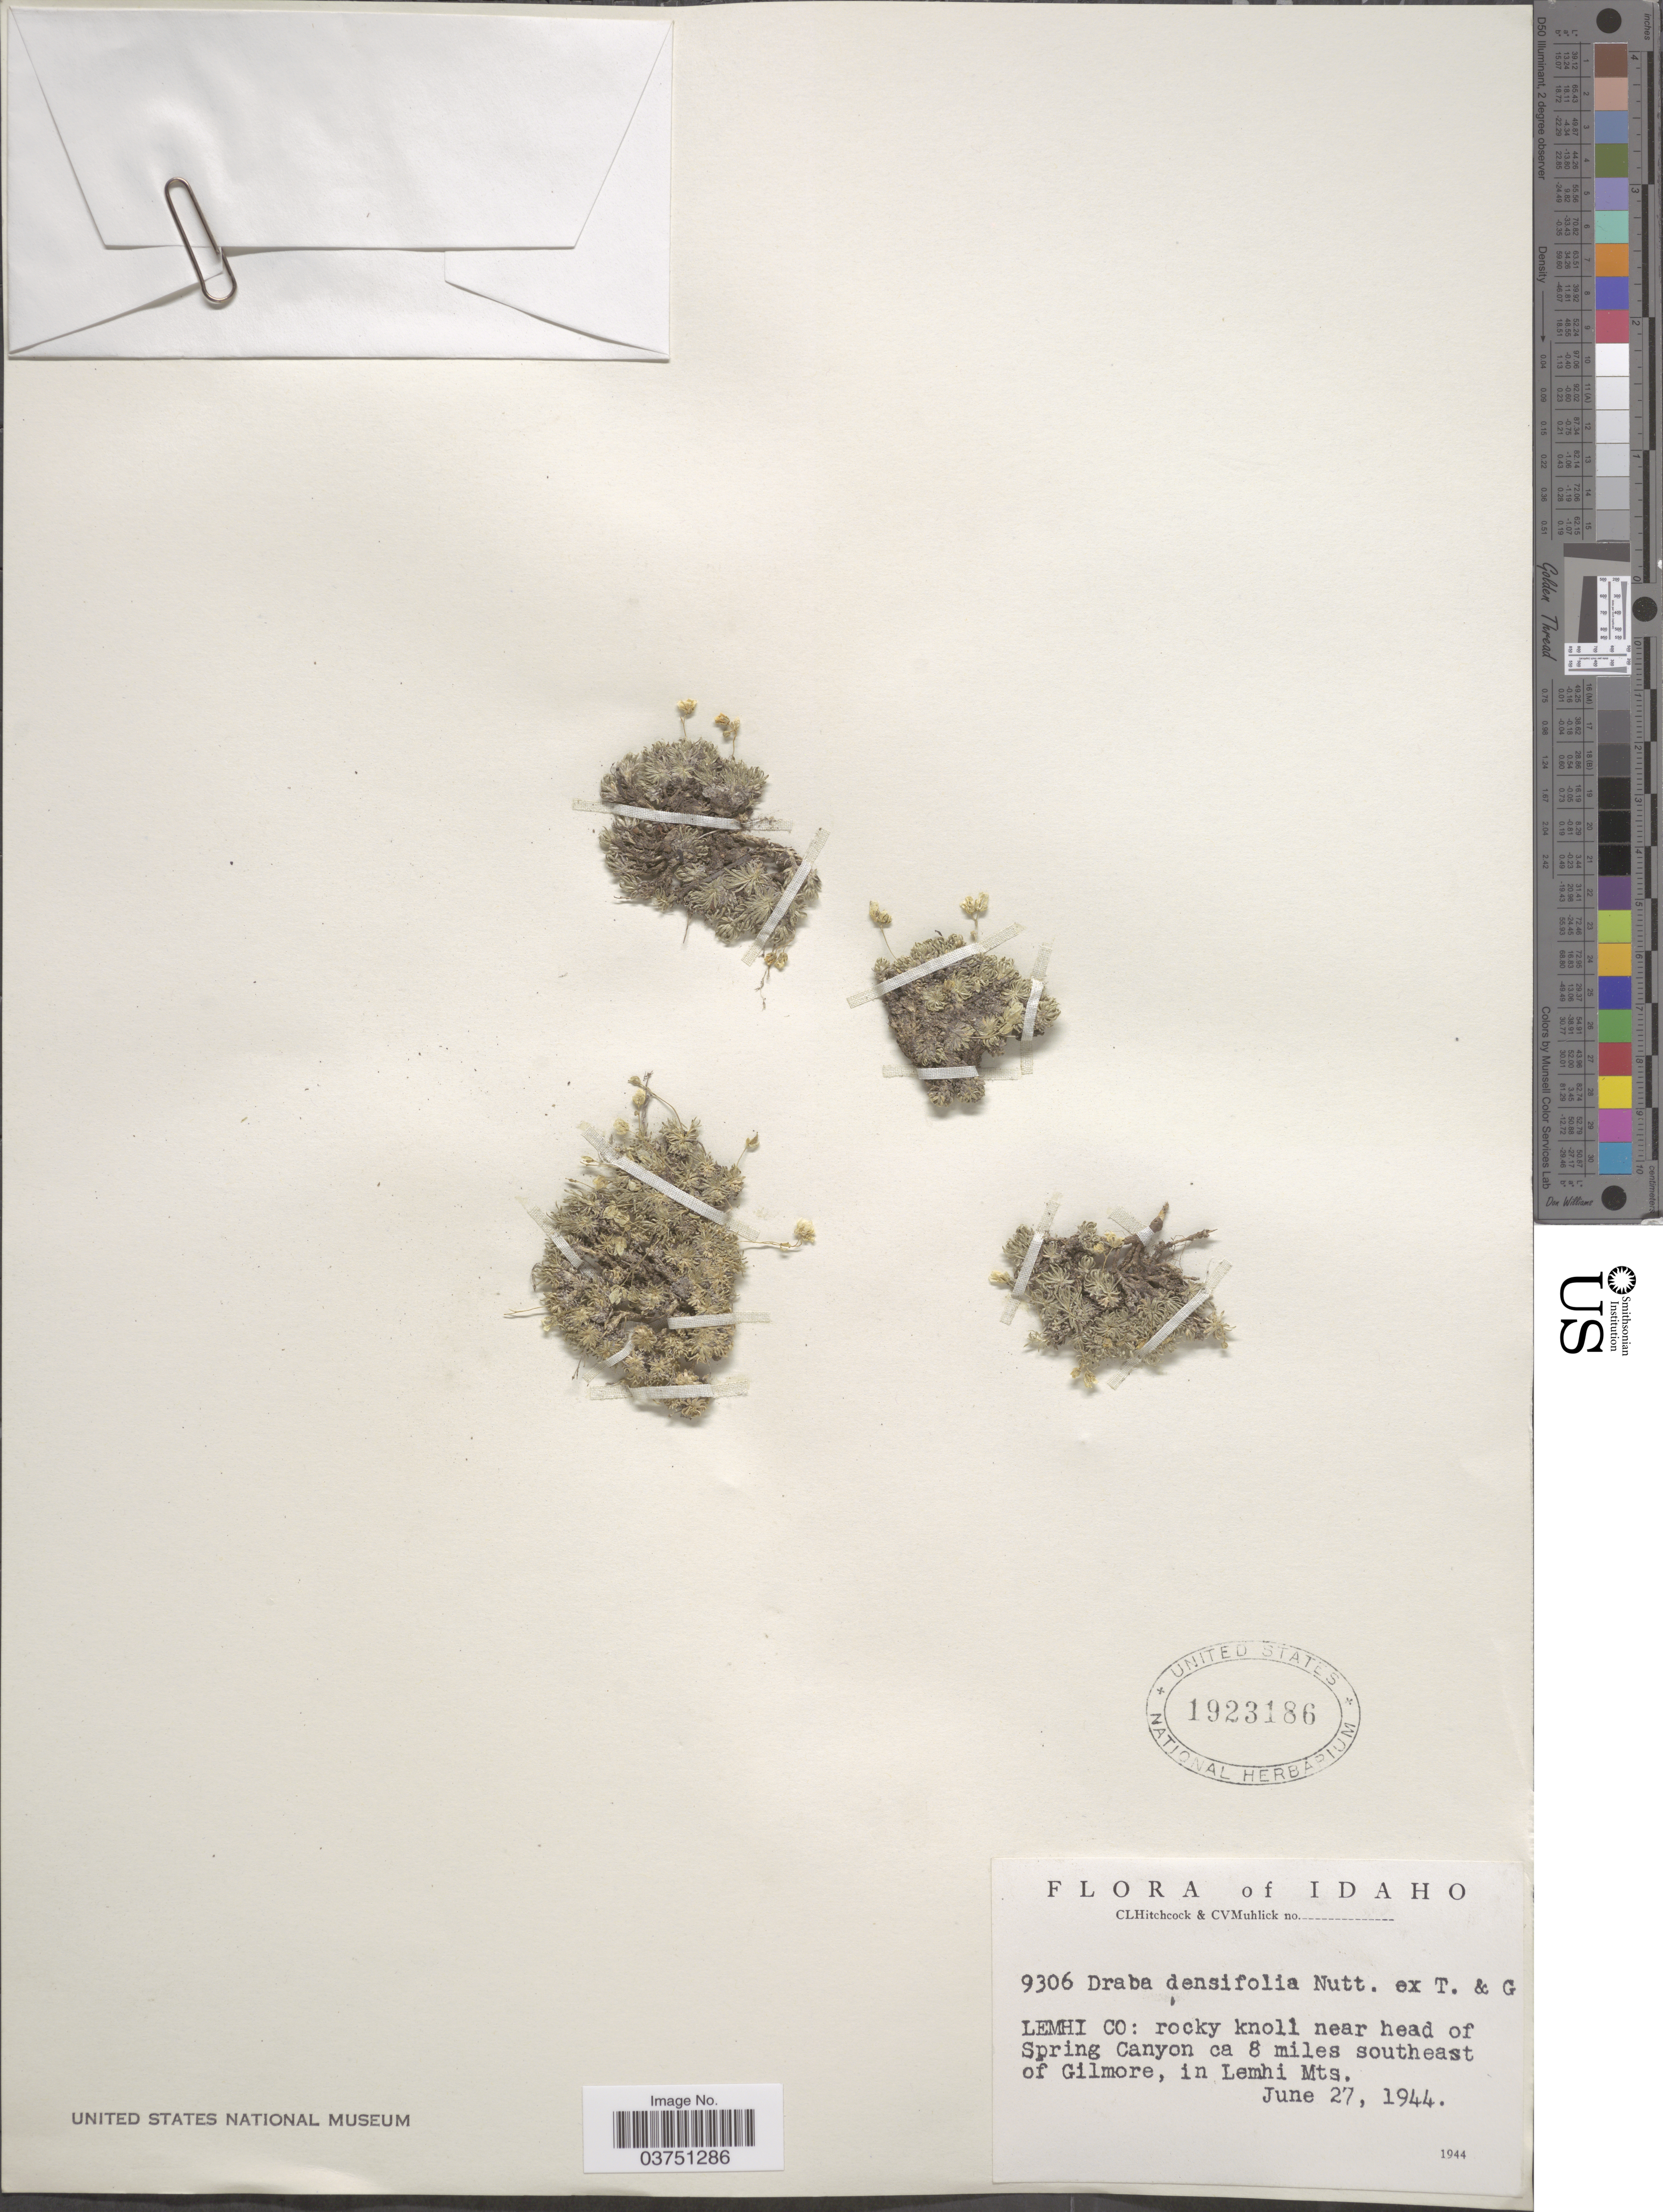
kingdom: Plantae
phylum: Tracheophyta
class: Magnoliopsida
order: Brassicales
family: Brassicaceae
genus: Draba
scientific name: Draba densifolia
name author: Nutt.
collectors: C. L. Hitchcock & C. V. Muhlick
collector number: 9306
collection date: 1944-06-27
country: United States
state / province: Idaho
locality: Lemhi Co: rocky knoll near head of Spring Canyon ca 8 miles southeast of Gilmore, in Lemhi Mts.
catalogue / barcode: US 1923186